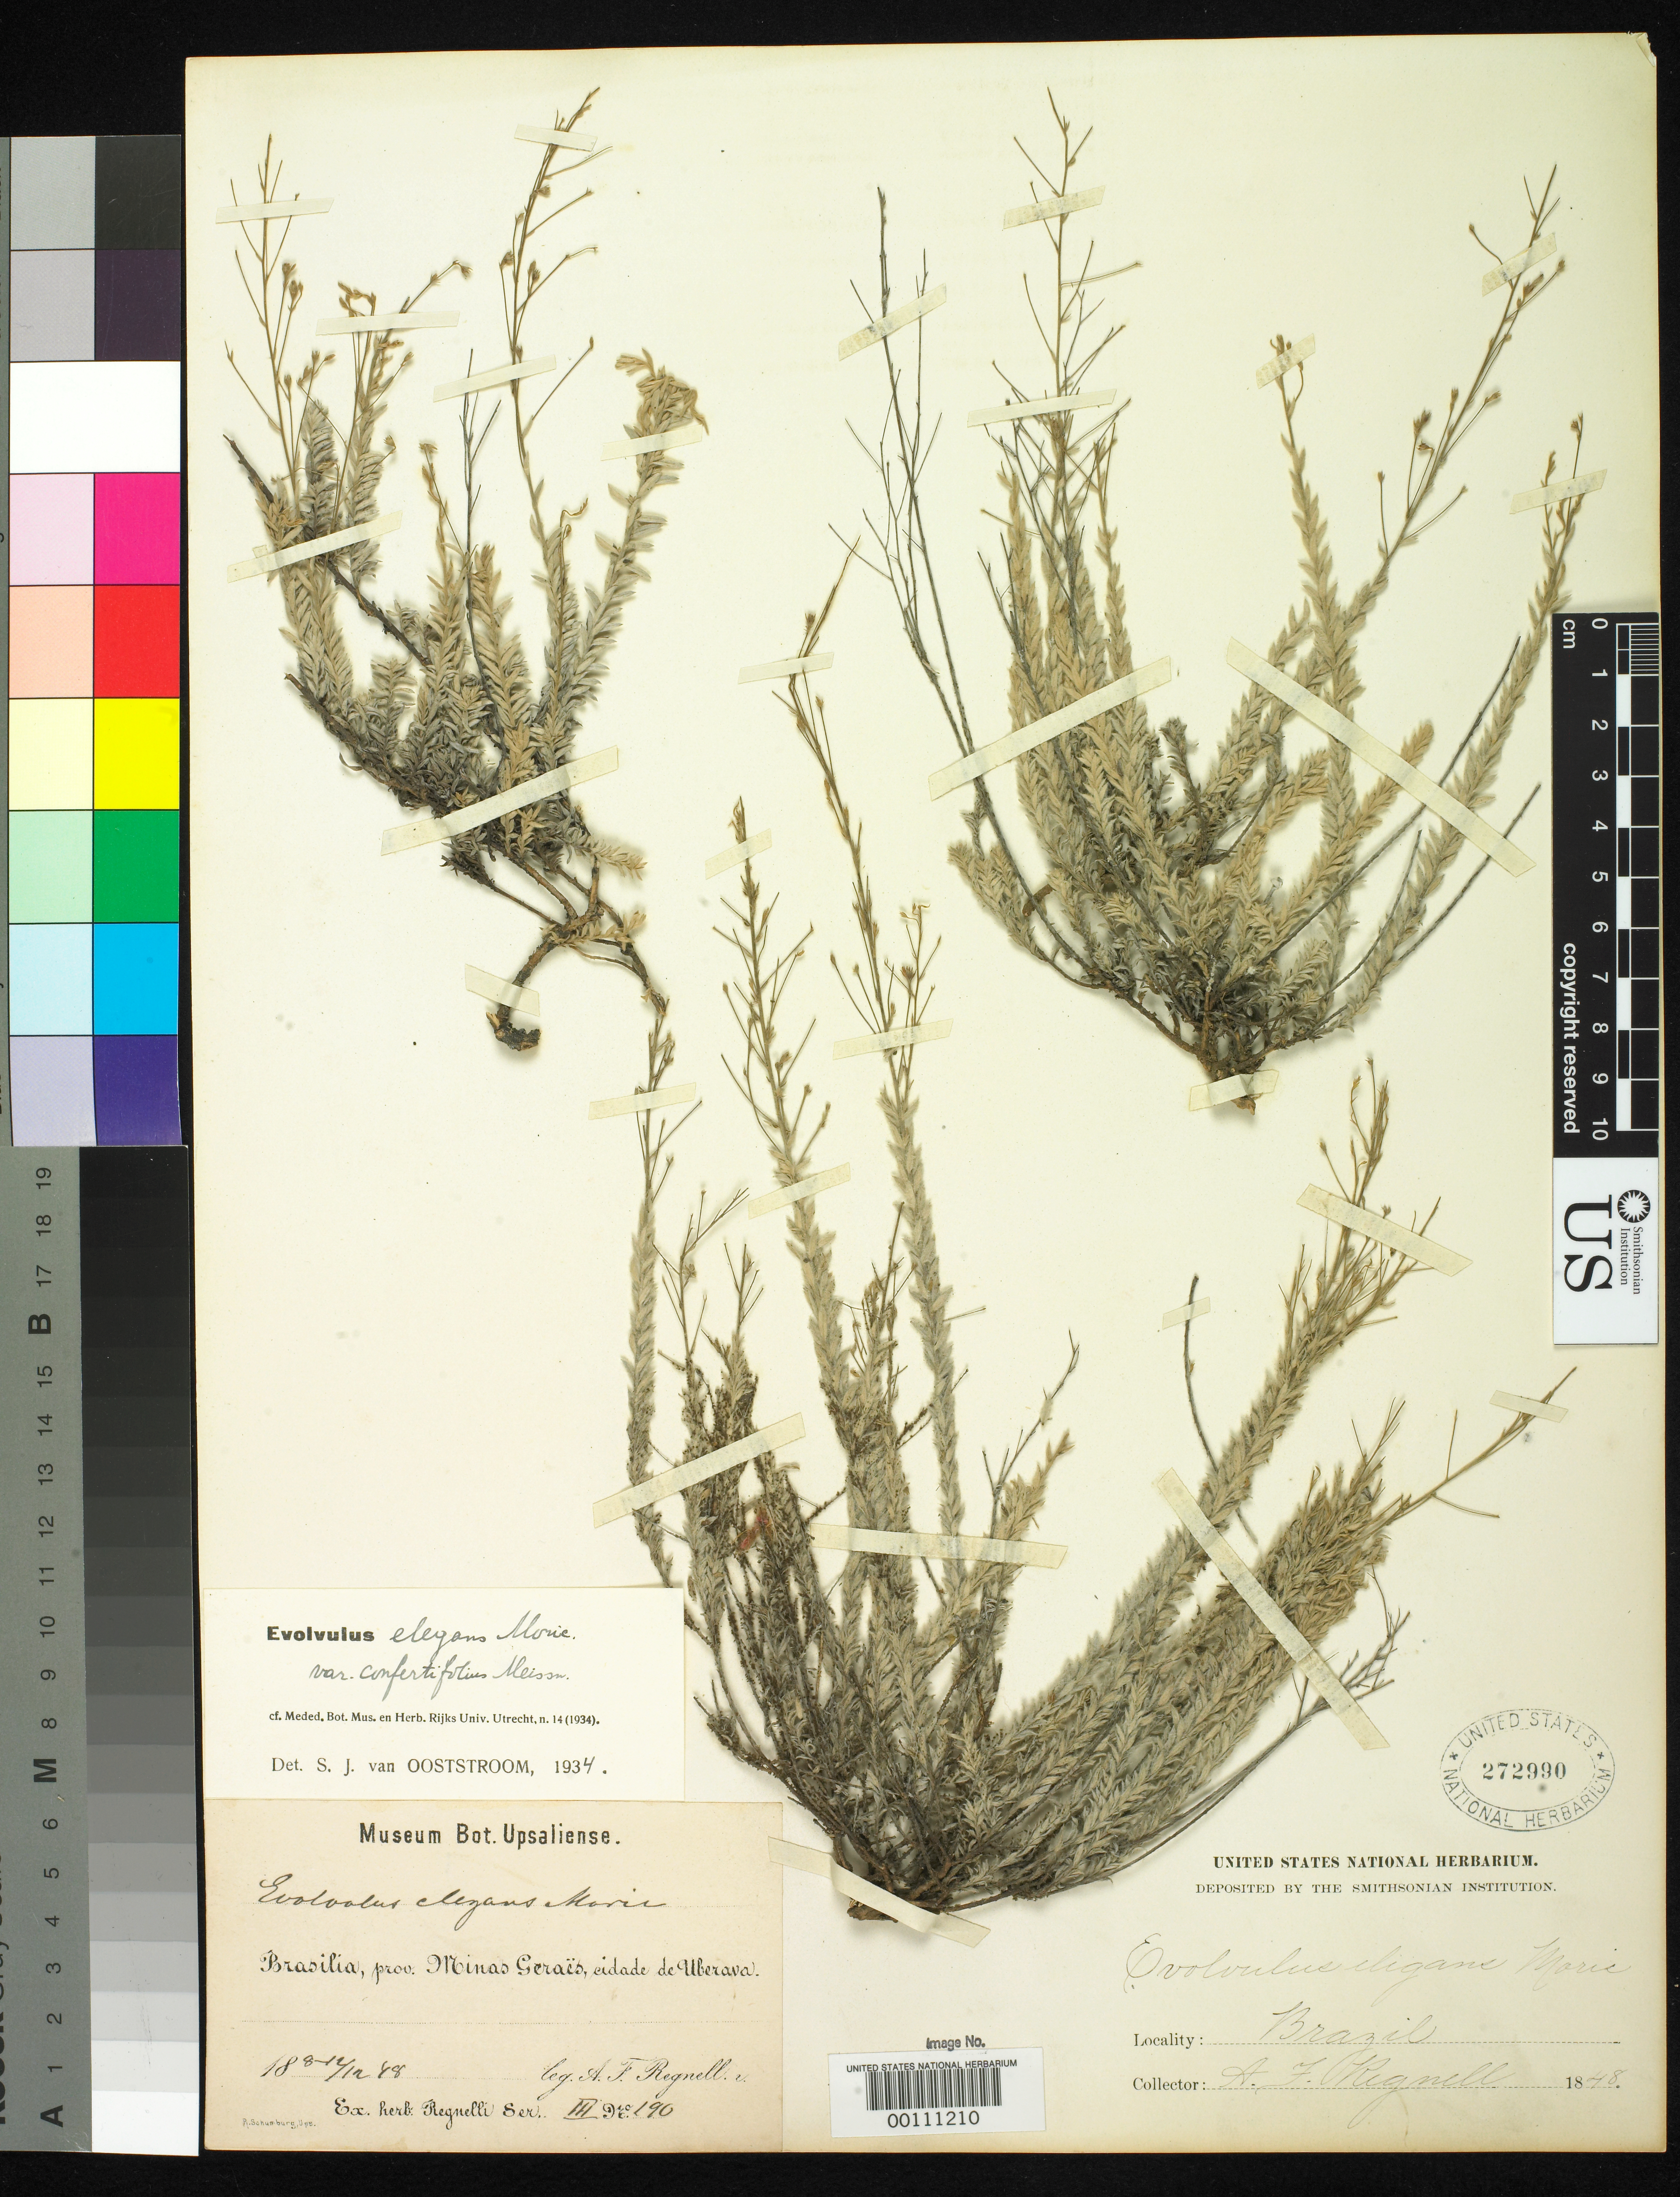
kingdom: Plantae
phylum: Tracheophyta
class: Magnoliopsida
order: Solanales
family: Convolvulaceae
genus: Evolvulus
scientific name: Evolvulus elegans var. confertifolius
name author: Meisn. in Mart.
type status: Isotype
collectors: A. F. Regnell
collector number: III 190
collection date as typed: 08 Dec 1888 to 12 Dec 1888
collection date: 1888-12-08/1888-12-12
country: Brazil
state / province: Minas Gerais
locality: Cidade de Uberava.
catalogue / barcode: US 272990